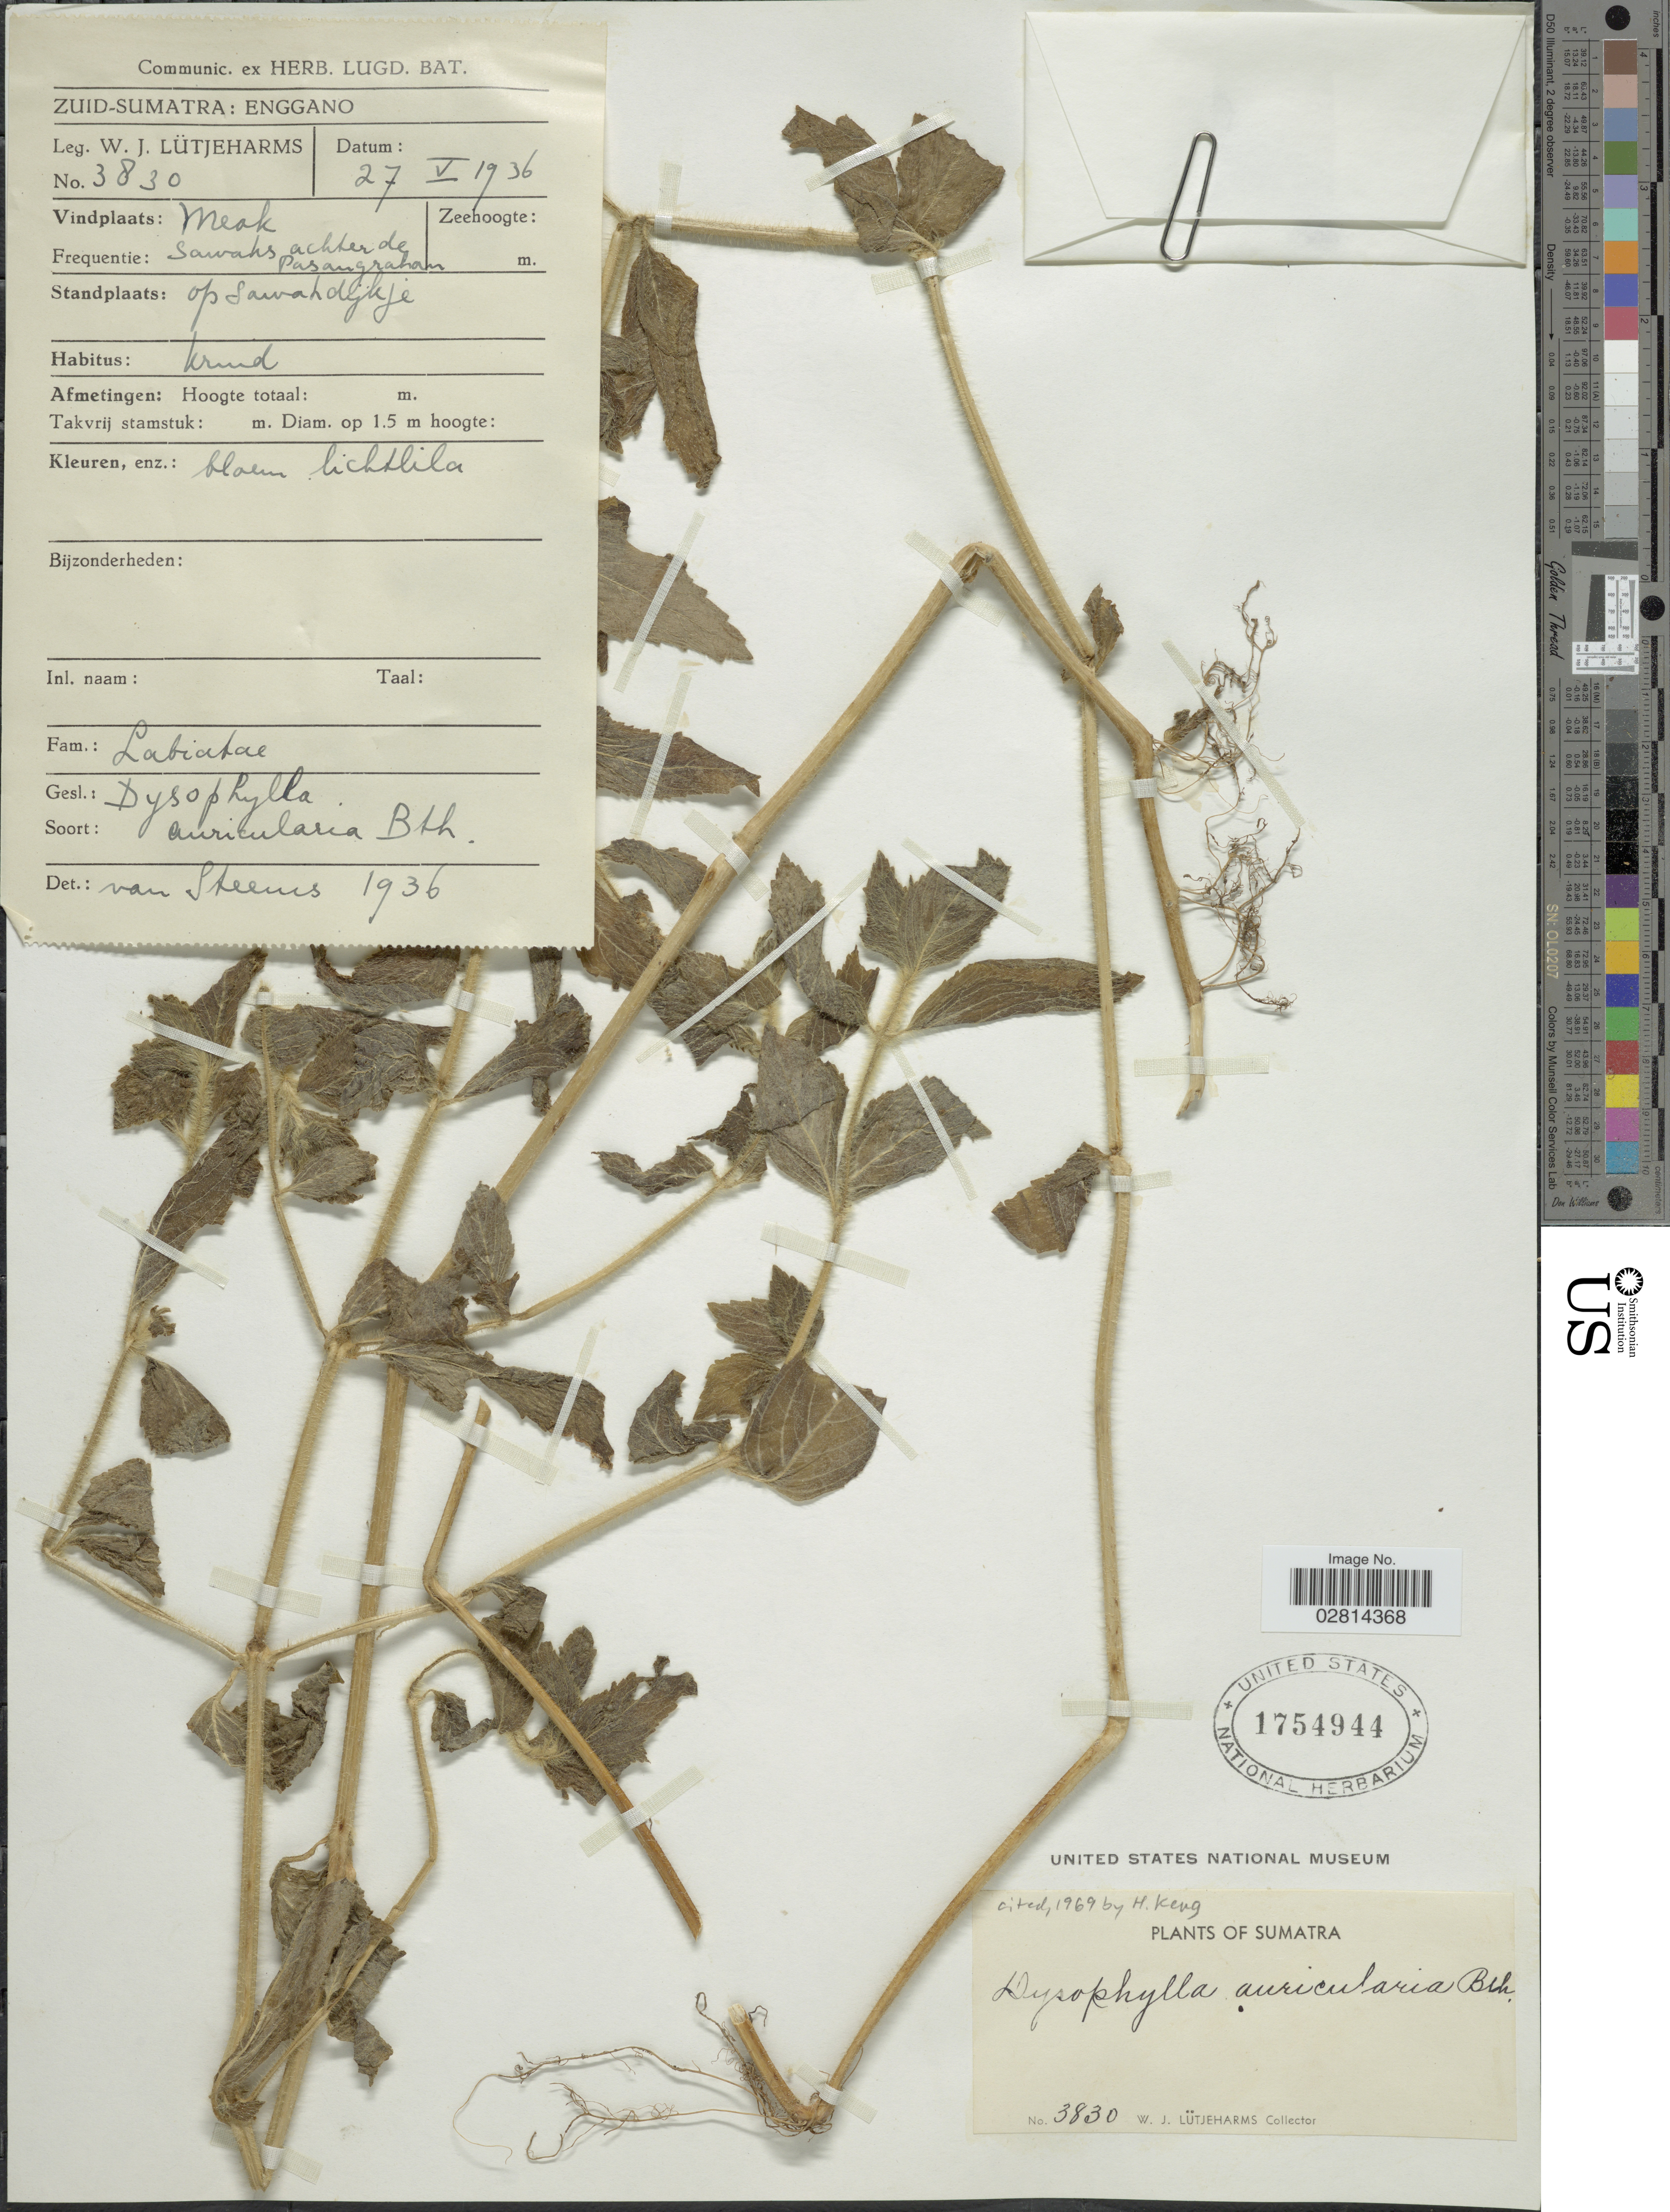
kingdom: Plantae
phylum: Tracheophyta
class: Magnoliopsida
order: Lamiales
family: Lamiaceae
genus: Pogostemon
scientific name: Pogostemon auricularius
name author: (L.) Hassk.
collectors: W. Lütjeharms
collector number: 3830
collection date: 1936-05-27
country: Indonesia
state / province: Sumatra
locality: Meak. Sawaks achter de Pasangrahan. Op Sawahdijkje.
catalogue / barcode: US 1754944